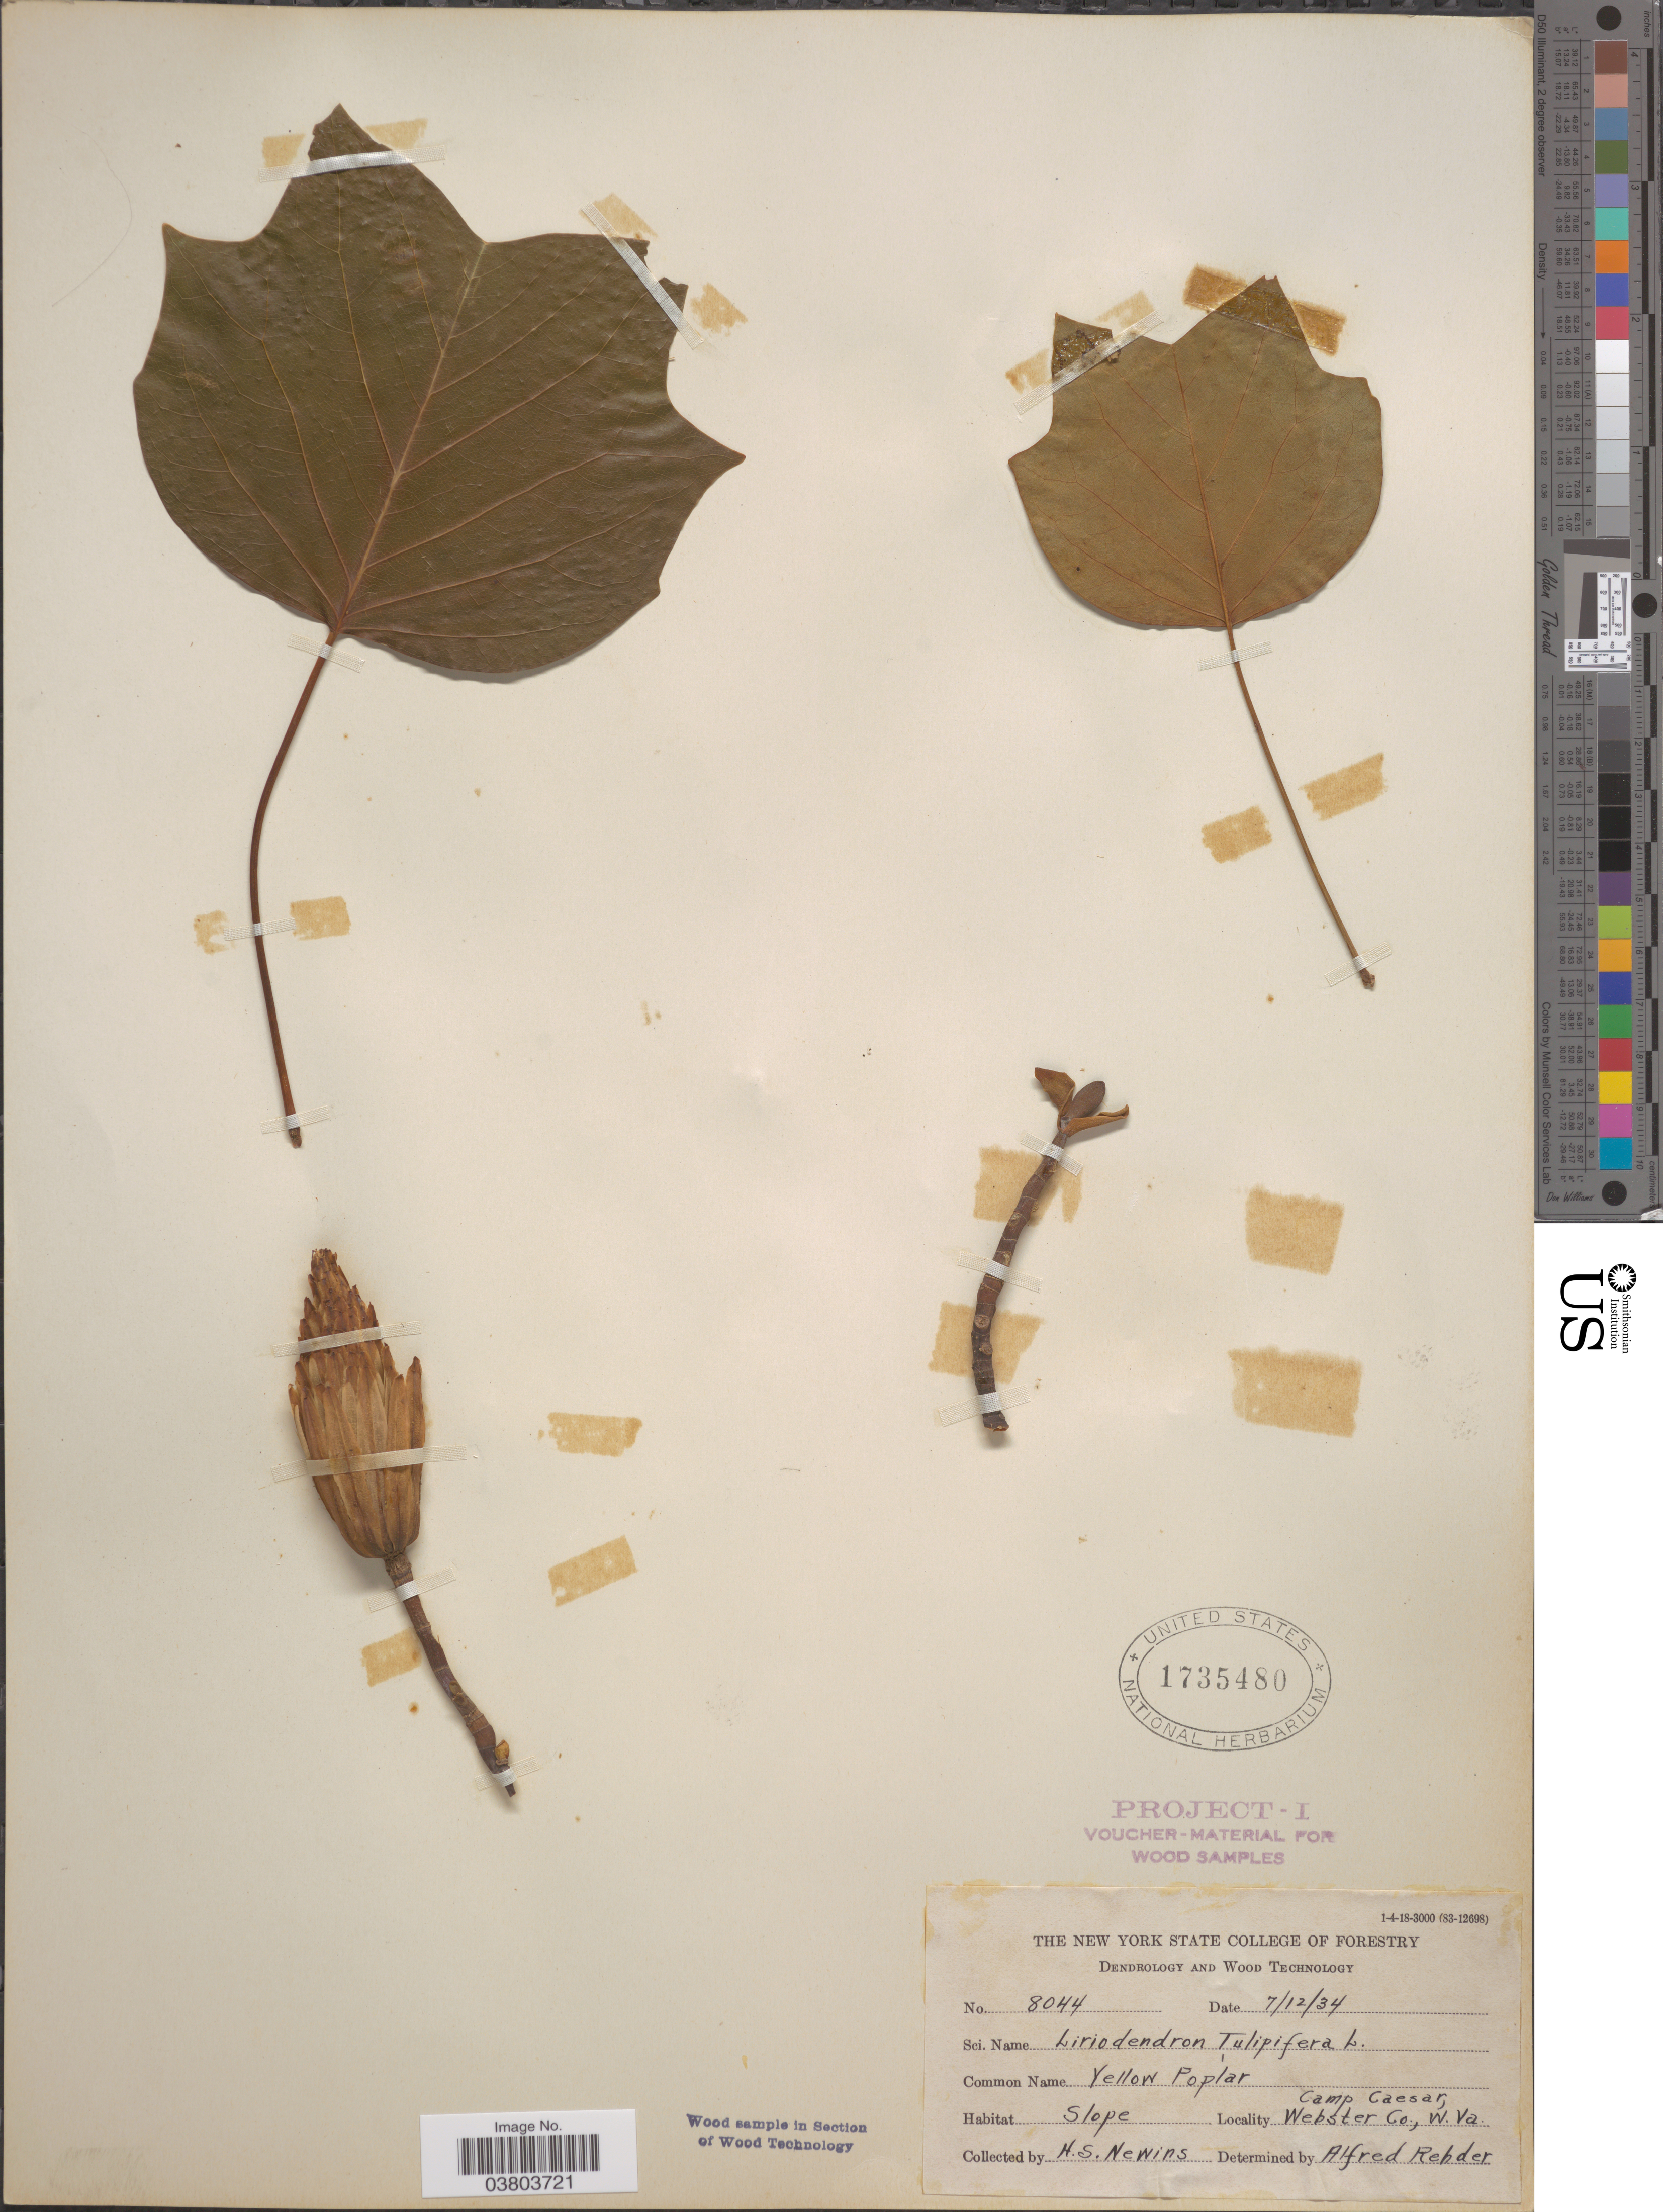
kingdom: Plantae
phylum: Tracheophyta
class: Magnoliopsida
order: Magnoliales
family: Magnoliaceae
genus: Liriodendron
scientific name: Liriodendron tulipifera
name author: L.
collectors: H. Newins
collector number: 8044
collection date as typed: Transcribed d/m/y: 12/7/34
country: United States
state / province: West Virginia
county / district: Webster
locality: Camp Caesar, Webster Co.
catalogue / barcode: US 1735480